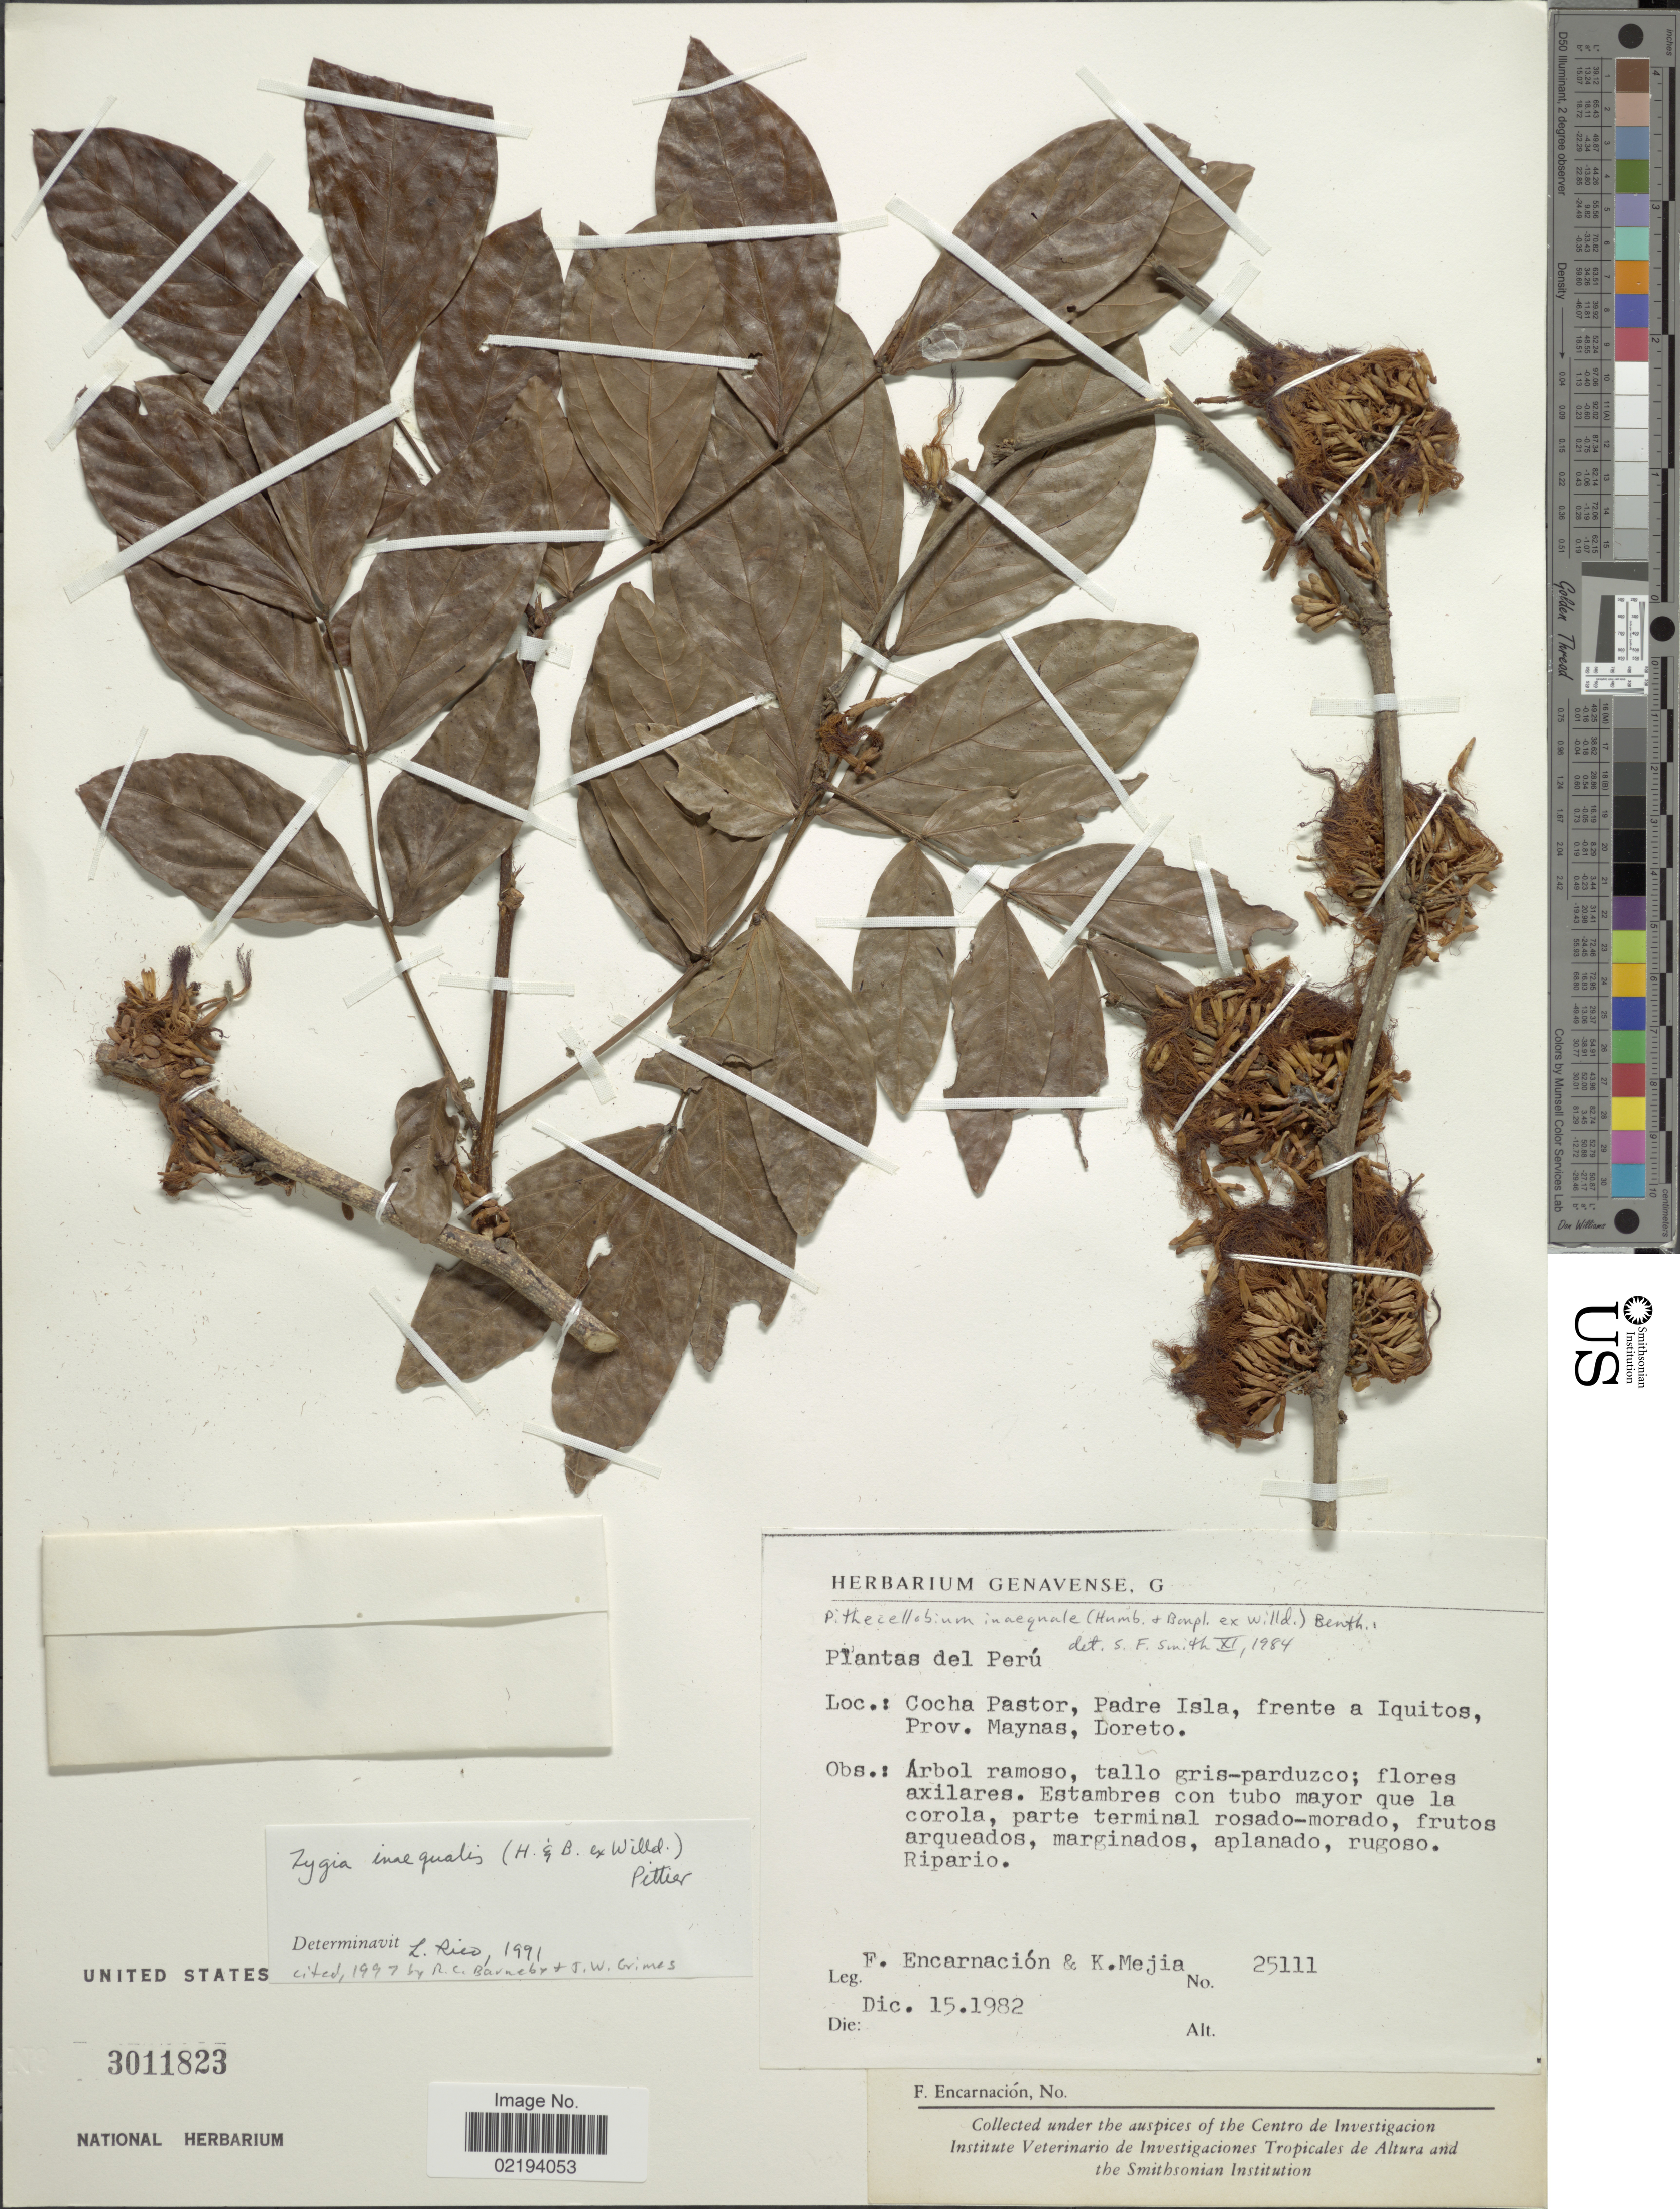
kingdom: Plantae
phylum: Tracheophyta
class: Magnoliopsida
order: Fabales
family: Fabaceae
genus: Zygia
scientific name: Zygia inaequalis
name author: (Humb. & Bonpl. ex Willd.) Pittier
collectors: F. Encarnación & K. Mejia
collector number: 25111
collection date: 1982-12-12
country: Peru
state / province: Loreto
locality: Cocha Pastor, Padre Isla, frente a Iquitos, Prov. Maynas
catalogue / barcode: US 3011823